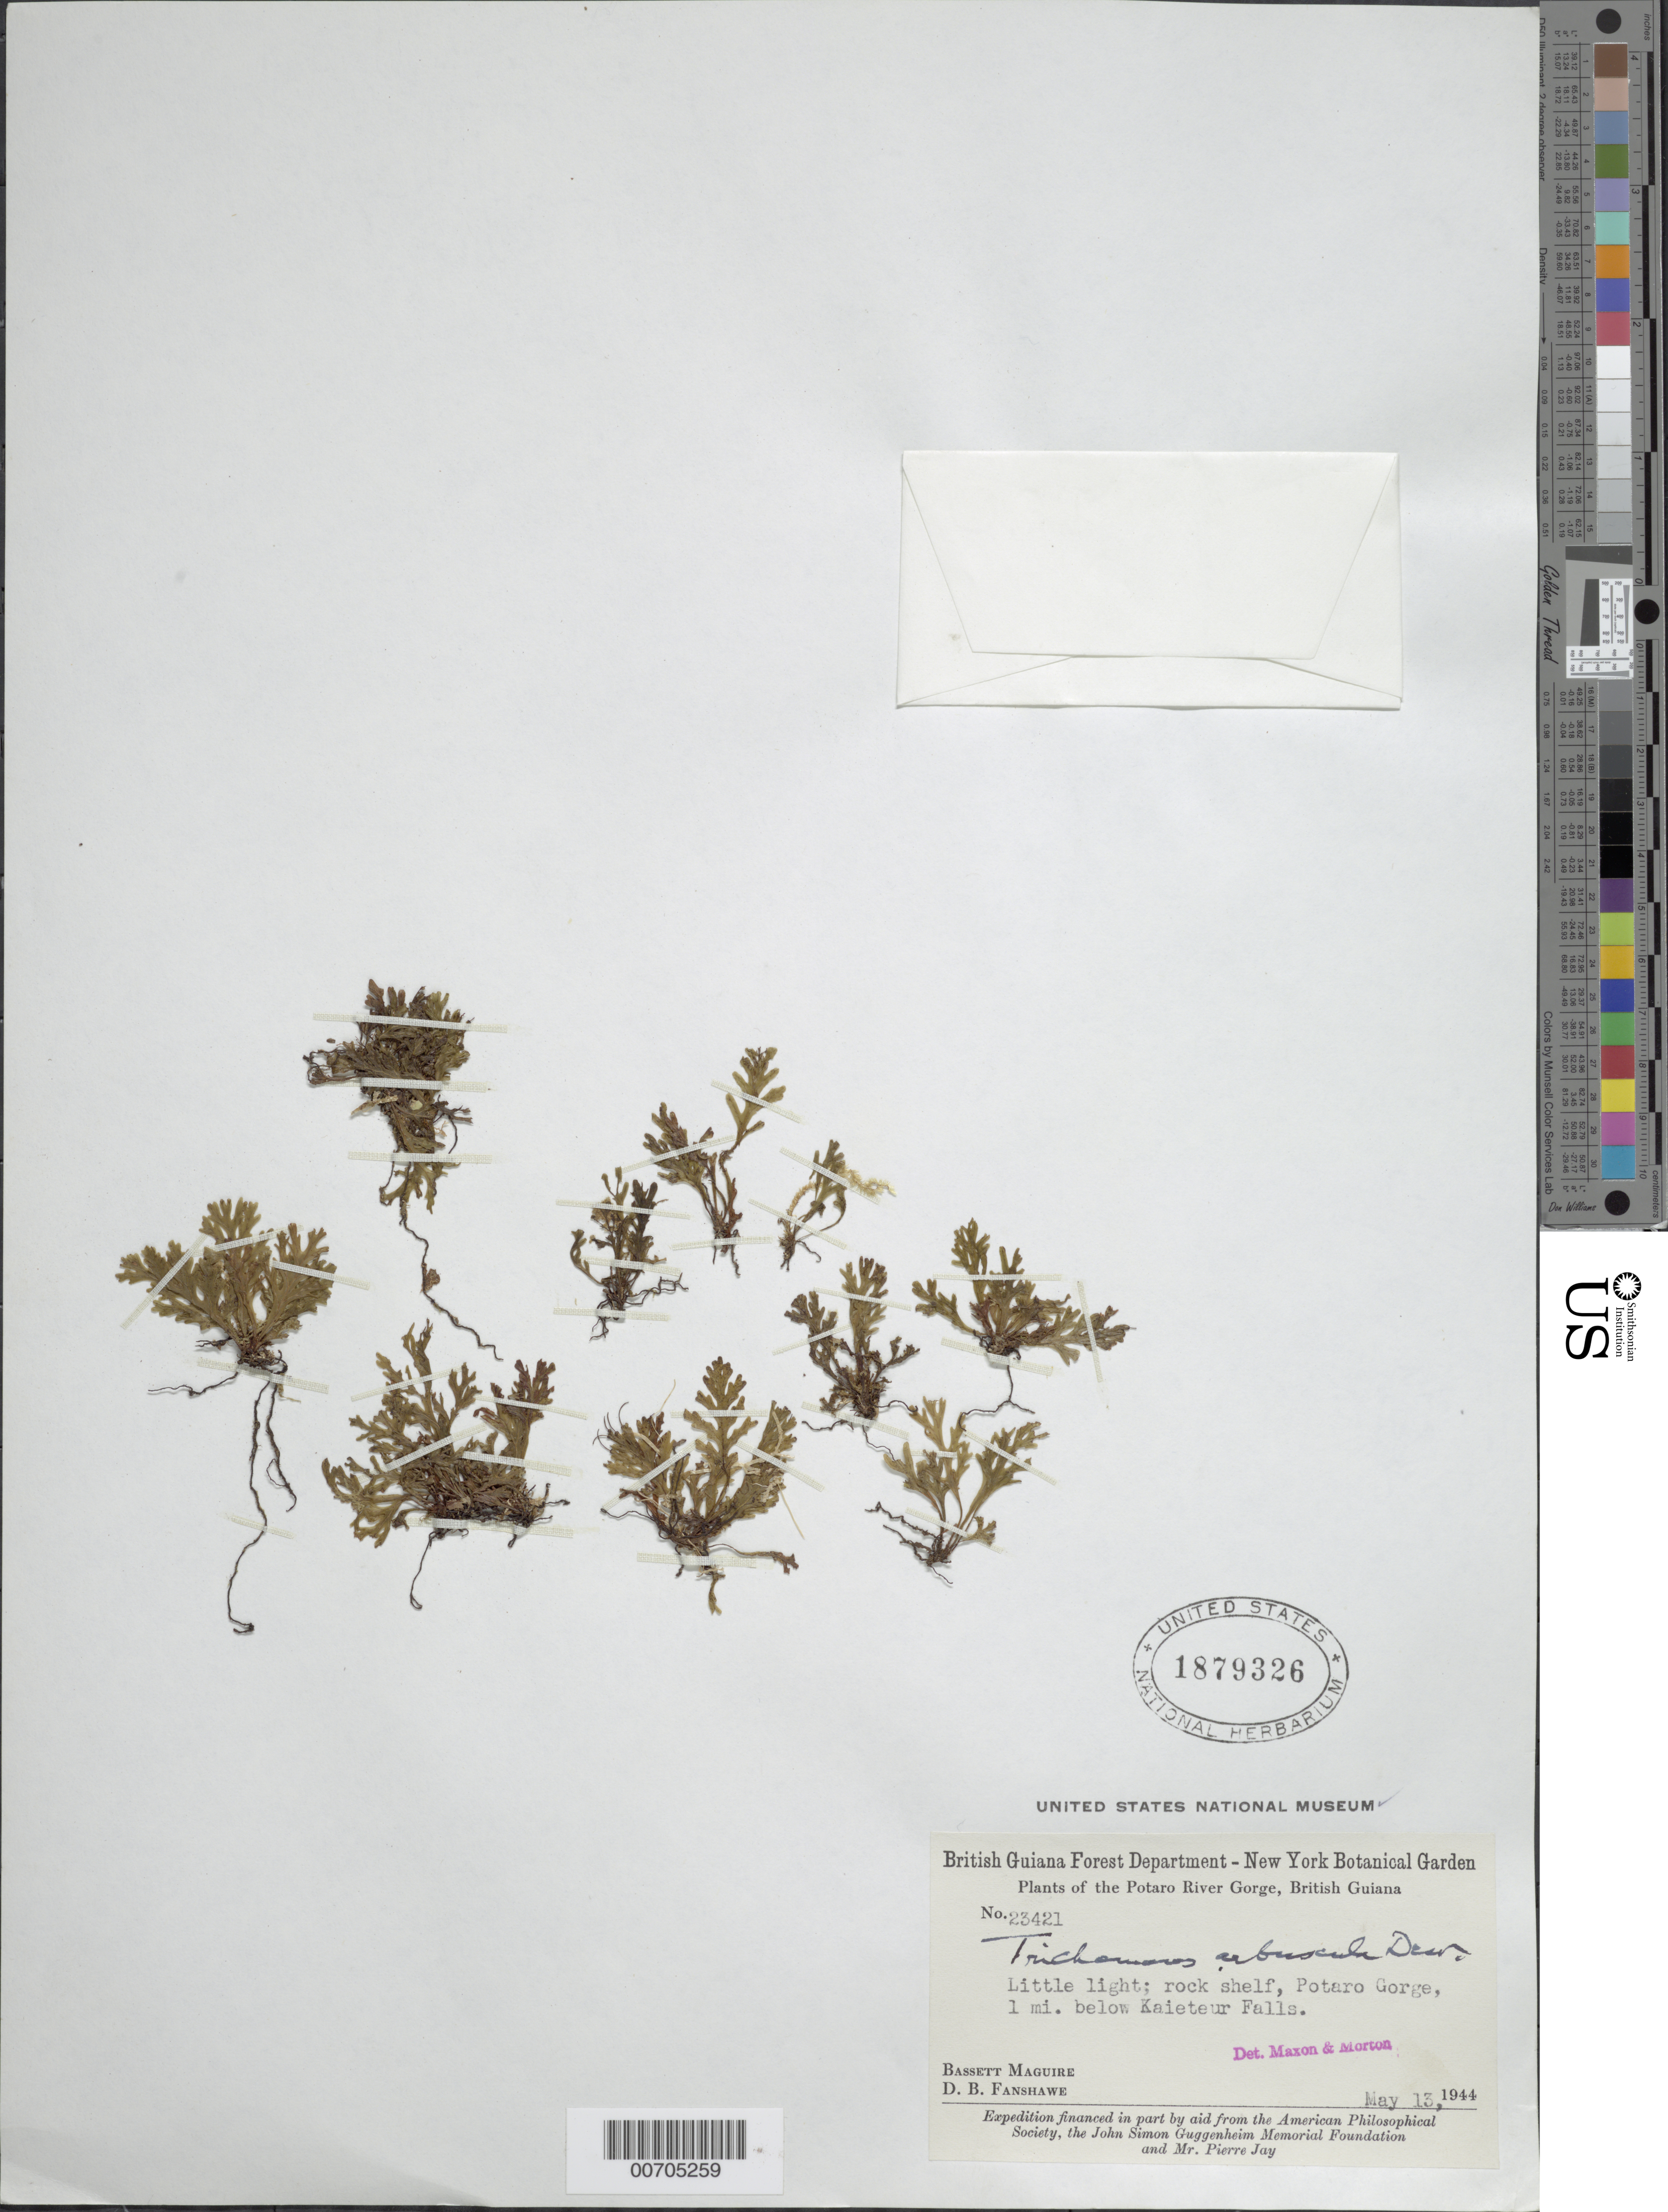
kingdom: Plantae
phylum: Tracheophyta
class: Polypodiopsida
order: Hymenophyllales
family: Hymenophyllaceae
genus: Trichomanes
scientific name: Trichomanes arbuscula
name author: Desv.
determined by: Maxon, W. R.; Morton, C. V.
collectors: B. Maguire & D. B. Fanshawe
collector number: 23421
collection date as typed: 13-May-44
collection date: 1944-05-13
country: Guyana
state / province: Potaro-Siparuni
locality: Potaro River Gorge, 1 mile below Kaieteur Falls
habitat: Rock shelf; little light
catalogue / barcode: US 1879326